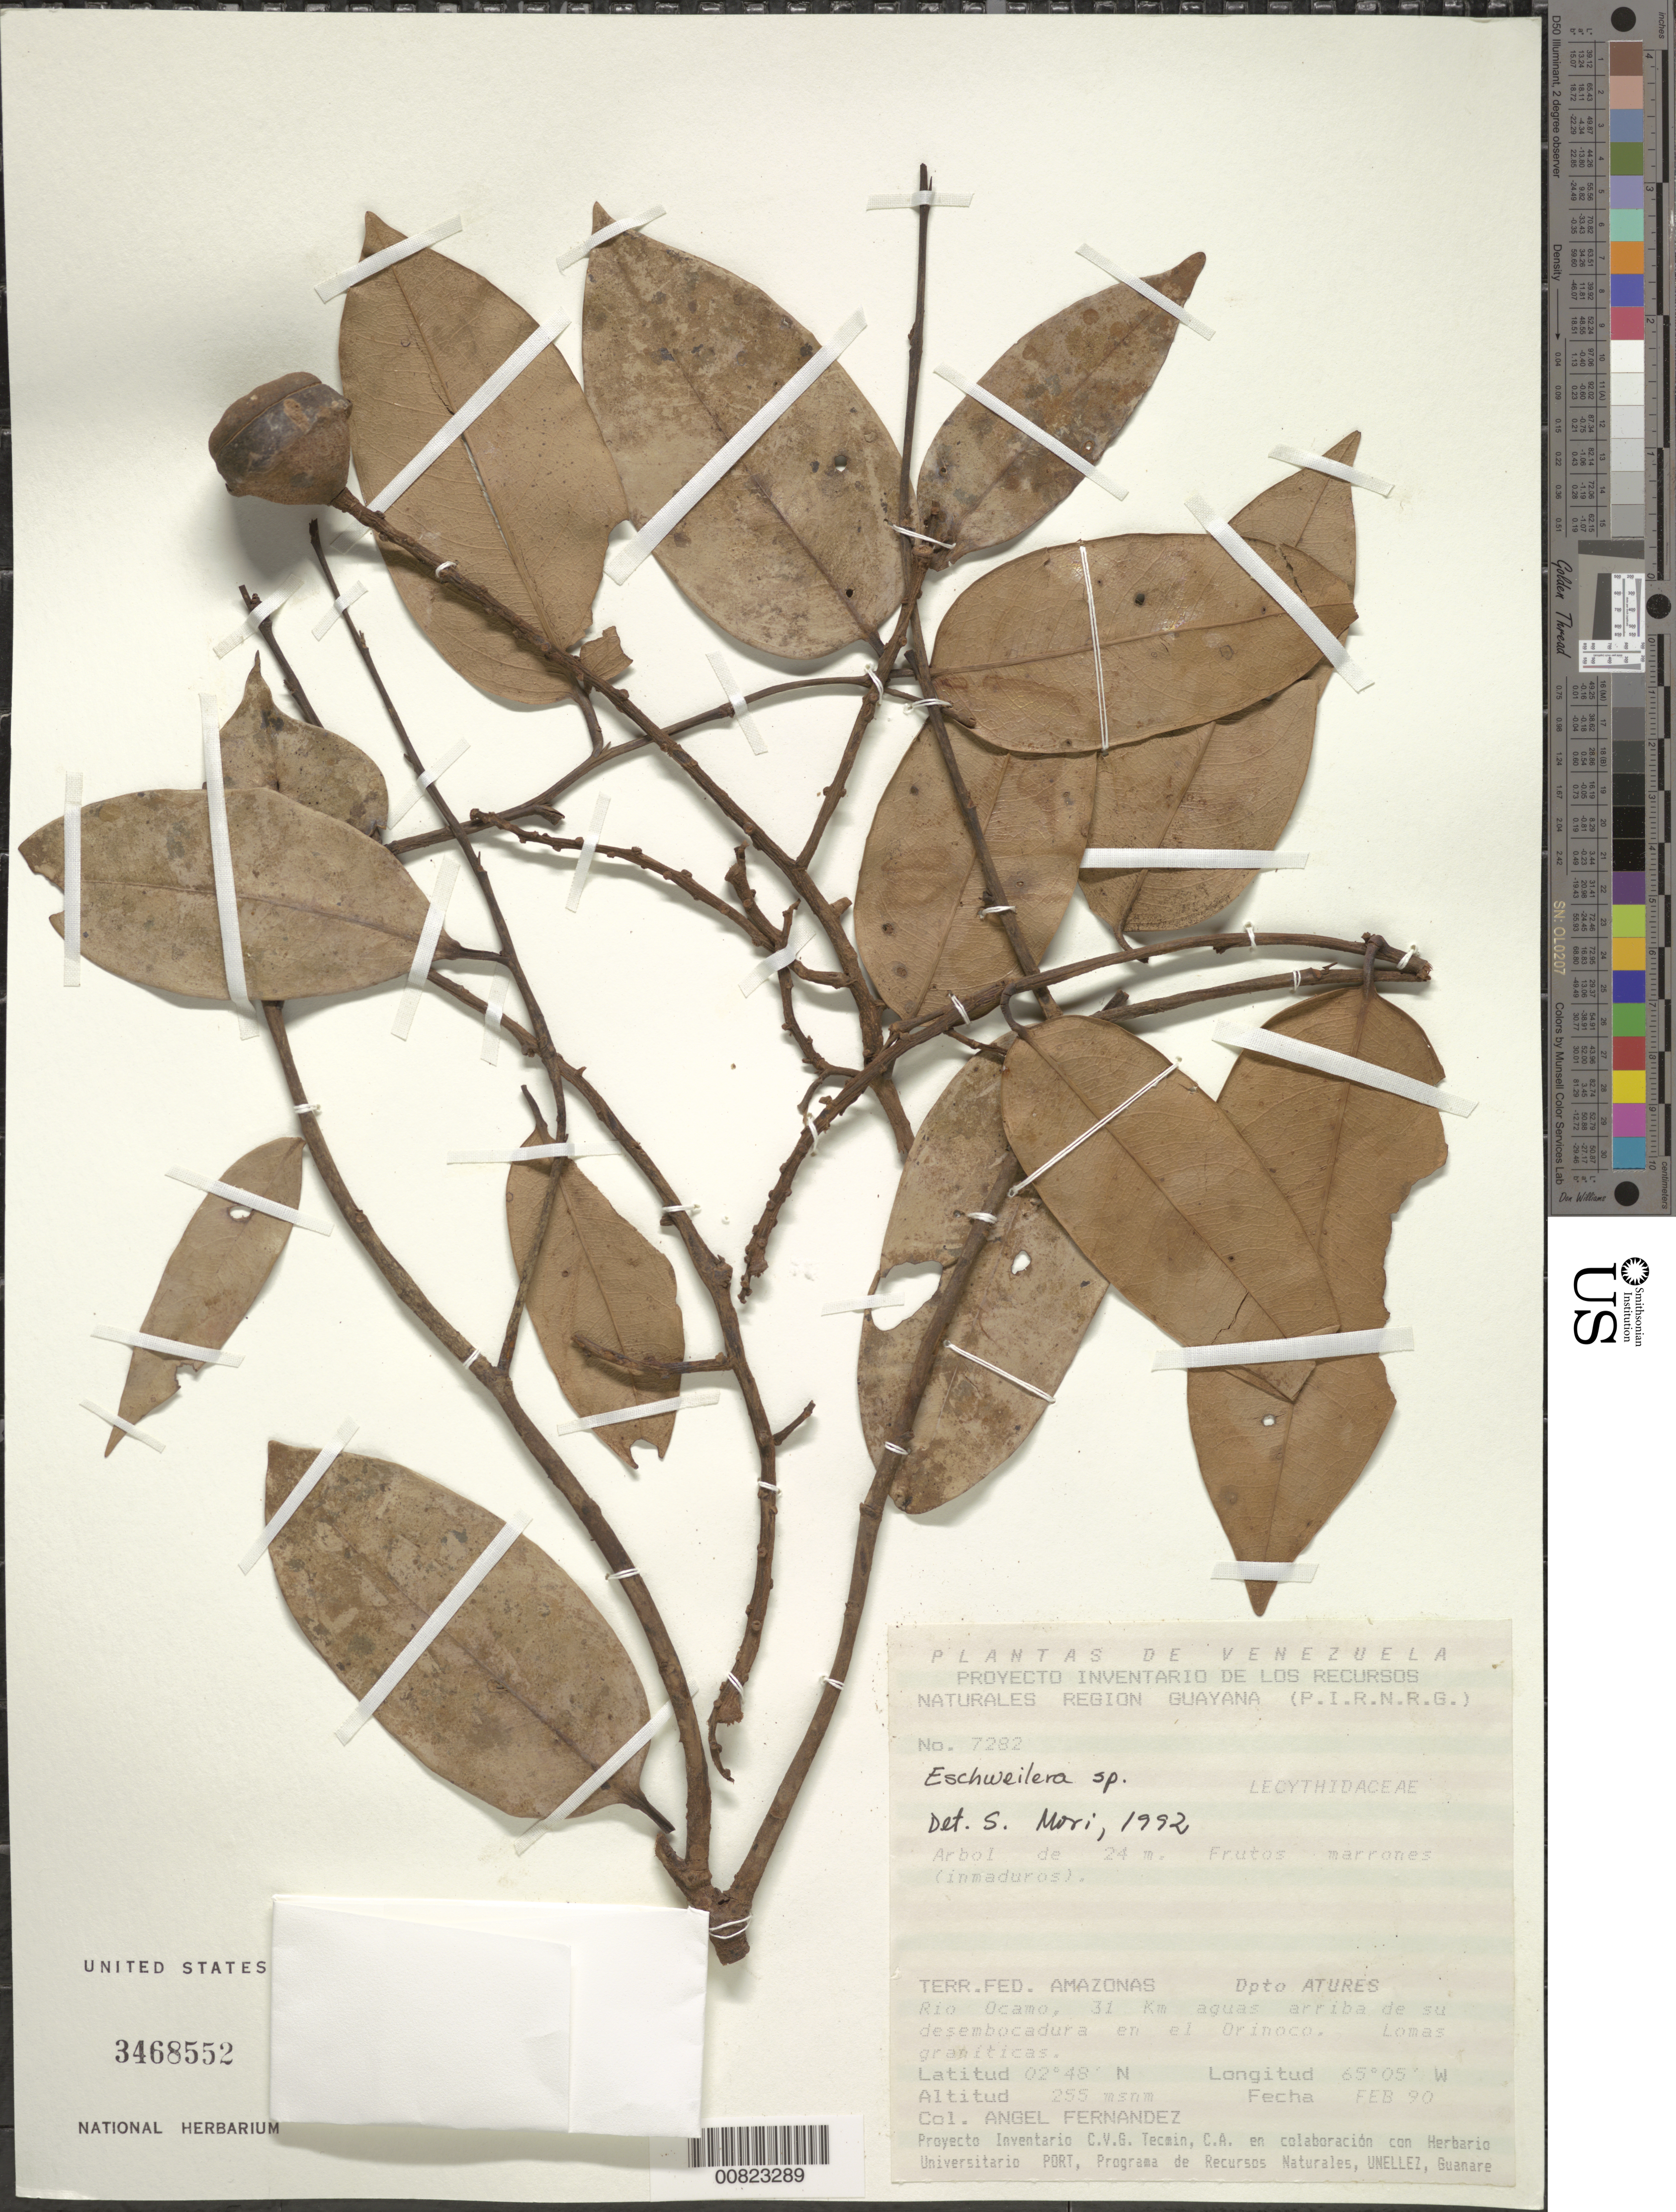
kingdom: Plantae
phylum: Tracheophyta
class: Magnoliopsida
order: Ericales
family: Lecythidaceae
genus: Eschweilera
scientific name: Eschweilera sp.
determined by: Mori, Scott A.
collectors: A. Fernández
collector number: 7282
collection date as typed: Feb-90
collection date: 1990-02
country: Venezuela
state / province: Amazonas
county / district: Atures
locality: Río Ocamo, 31 km agua arriba de su desembocadura en el Orinoco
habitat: Lomas graníticas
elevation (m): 255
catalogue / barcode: US 3468552